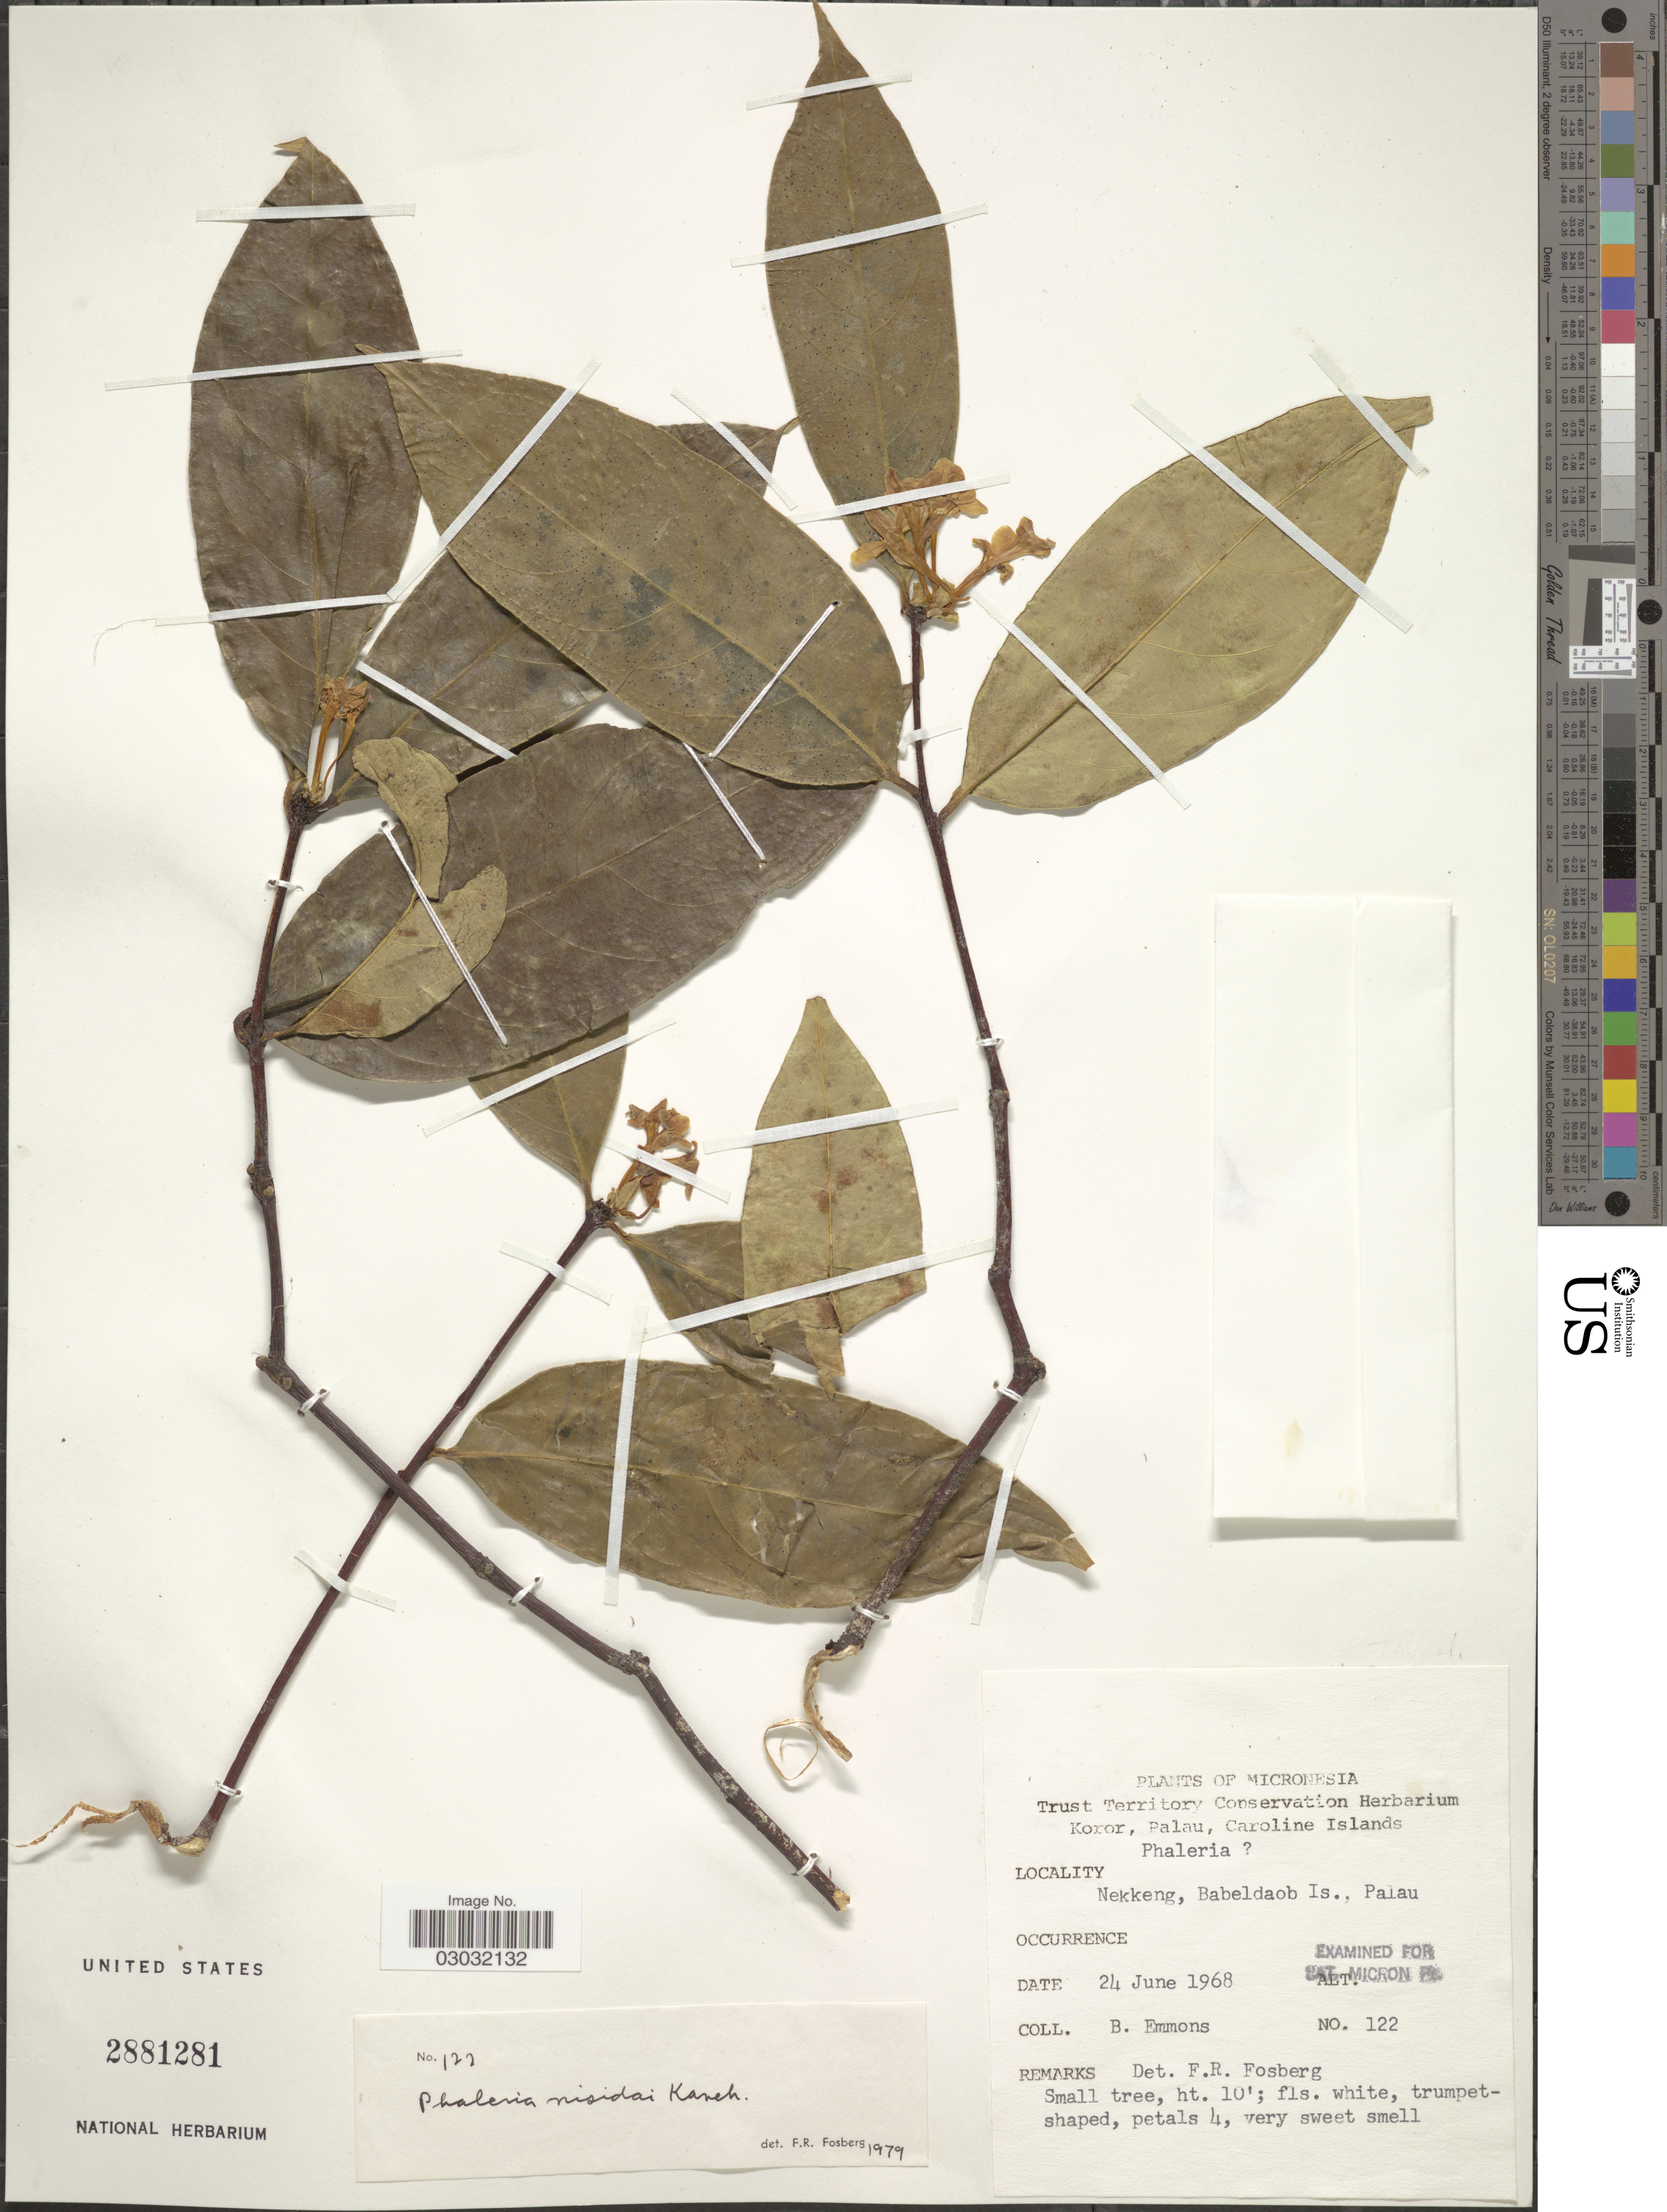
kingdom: Plantae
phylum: Tracheophyta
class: Magnoliopsida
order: Malvales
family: Thymelaeaceae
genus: Phaleria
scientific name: Phaleria nisidai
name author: Kaneh.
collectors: B. Emmons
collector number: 122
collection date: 1968-06-24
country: Palau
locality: Micronesia, Nekkeng, Babeldaob Is., Palau.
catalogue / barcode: US 2881281